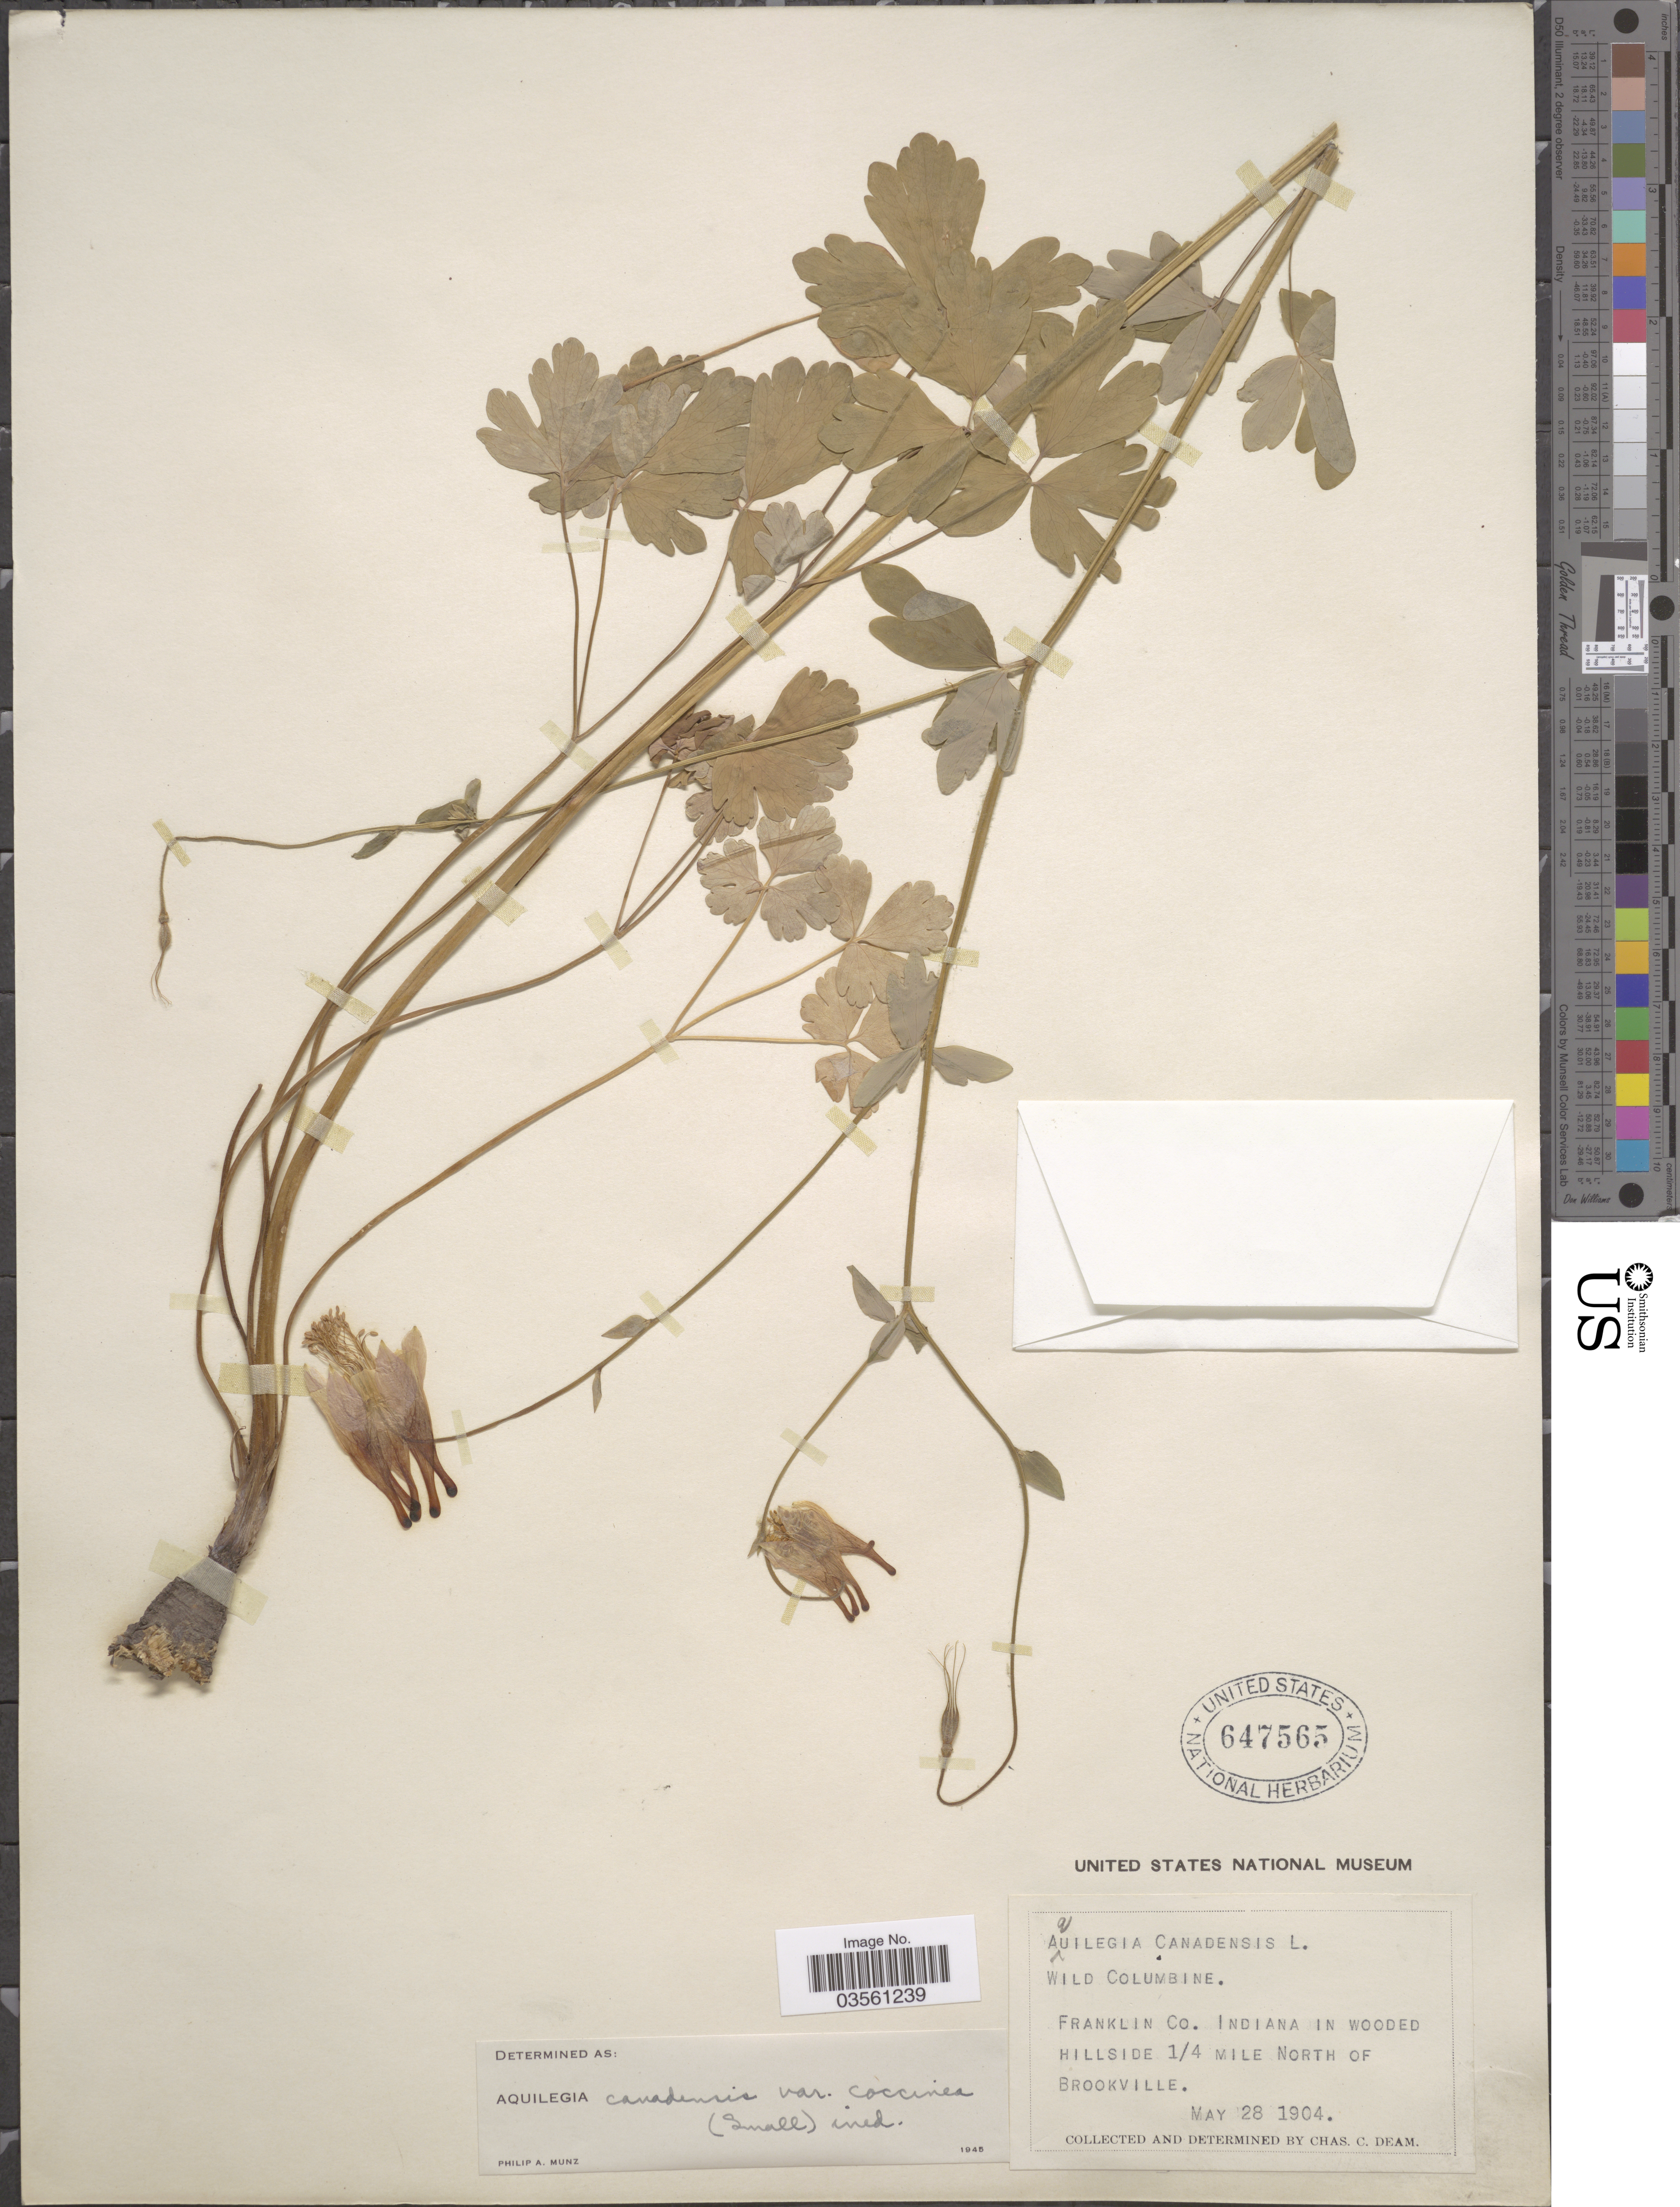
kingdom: Plantae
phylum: Tracheophyta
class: Magnoliopsida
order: Ranunculales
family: Ranunculaceae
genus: Aquilegia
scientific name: Aquilegia canadensis var. coccinea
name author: (Small) Munz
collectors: C. C. Deam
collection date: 1904-05-28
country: United States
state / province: Indiana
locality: Franklin Co. In wooded hillside ¼ mile North of Brookville.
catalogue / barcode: US 647565